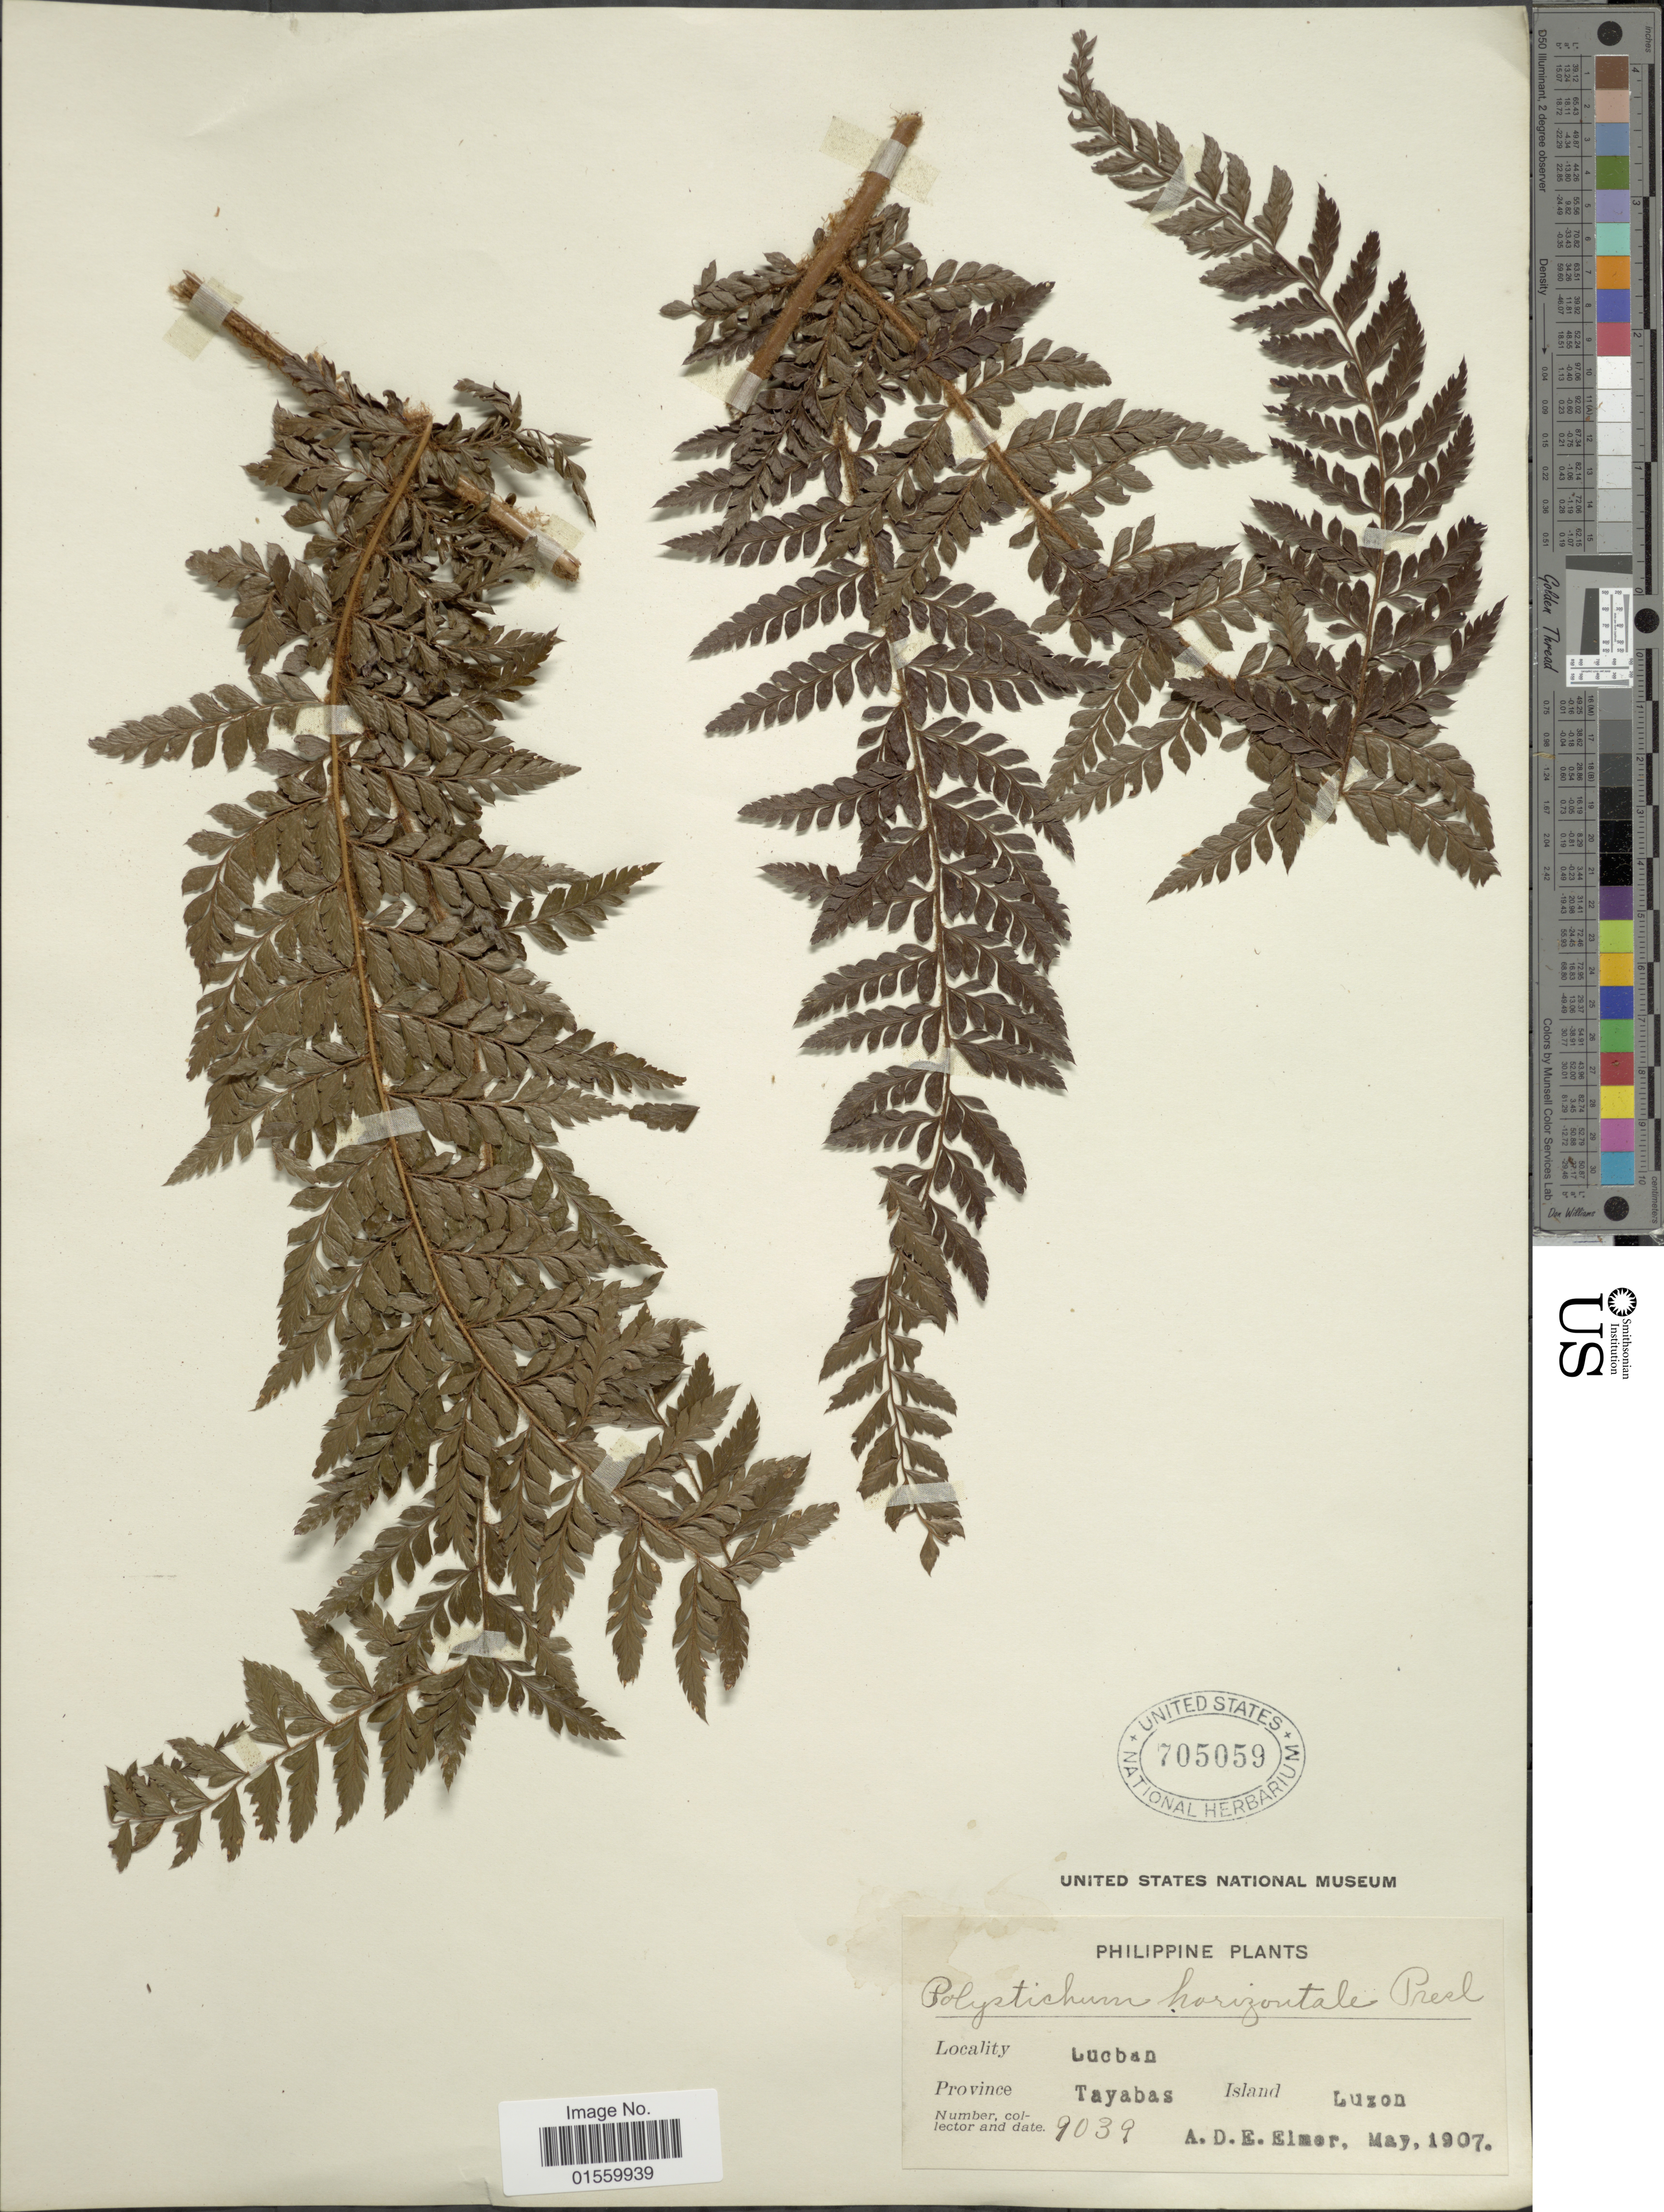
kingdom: Plantae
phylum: Tracheophyta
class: Polypodiopsida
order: Polypodiales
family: Dryopteridaceae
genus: Polystichum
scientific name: Polystichum horizontale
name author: C. Presl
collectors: A. D. E. Elmer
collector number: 9039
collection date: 1907-05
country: Philippines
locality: Lucban, Province Tayabas, Island Luzon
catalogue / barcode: US 705059